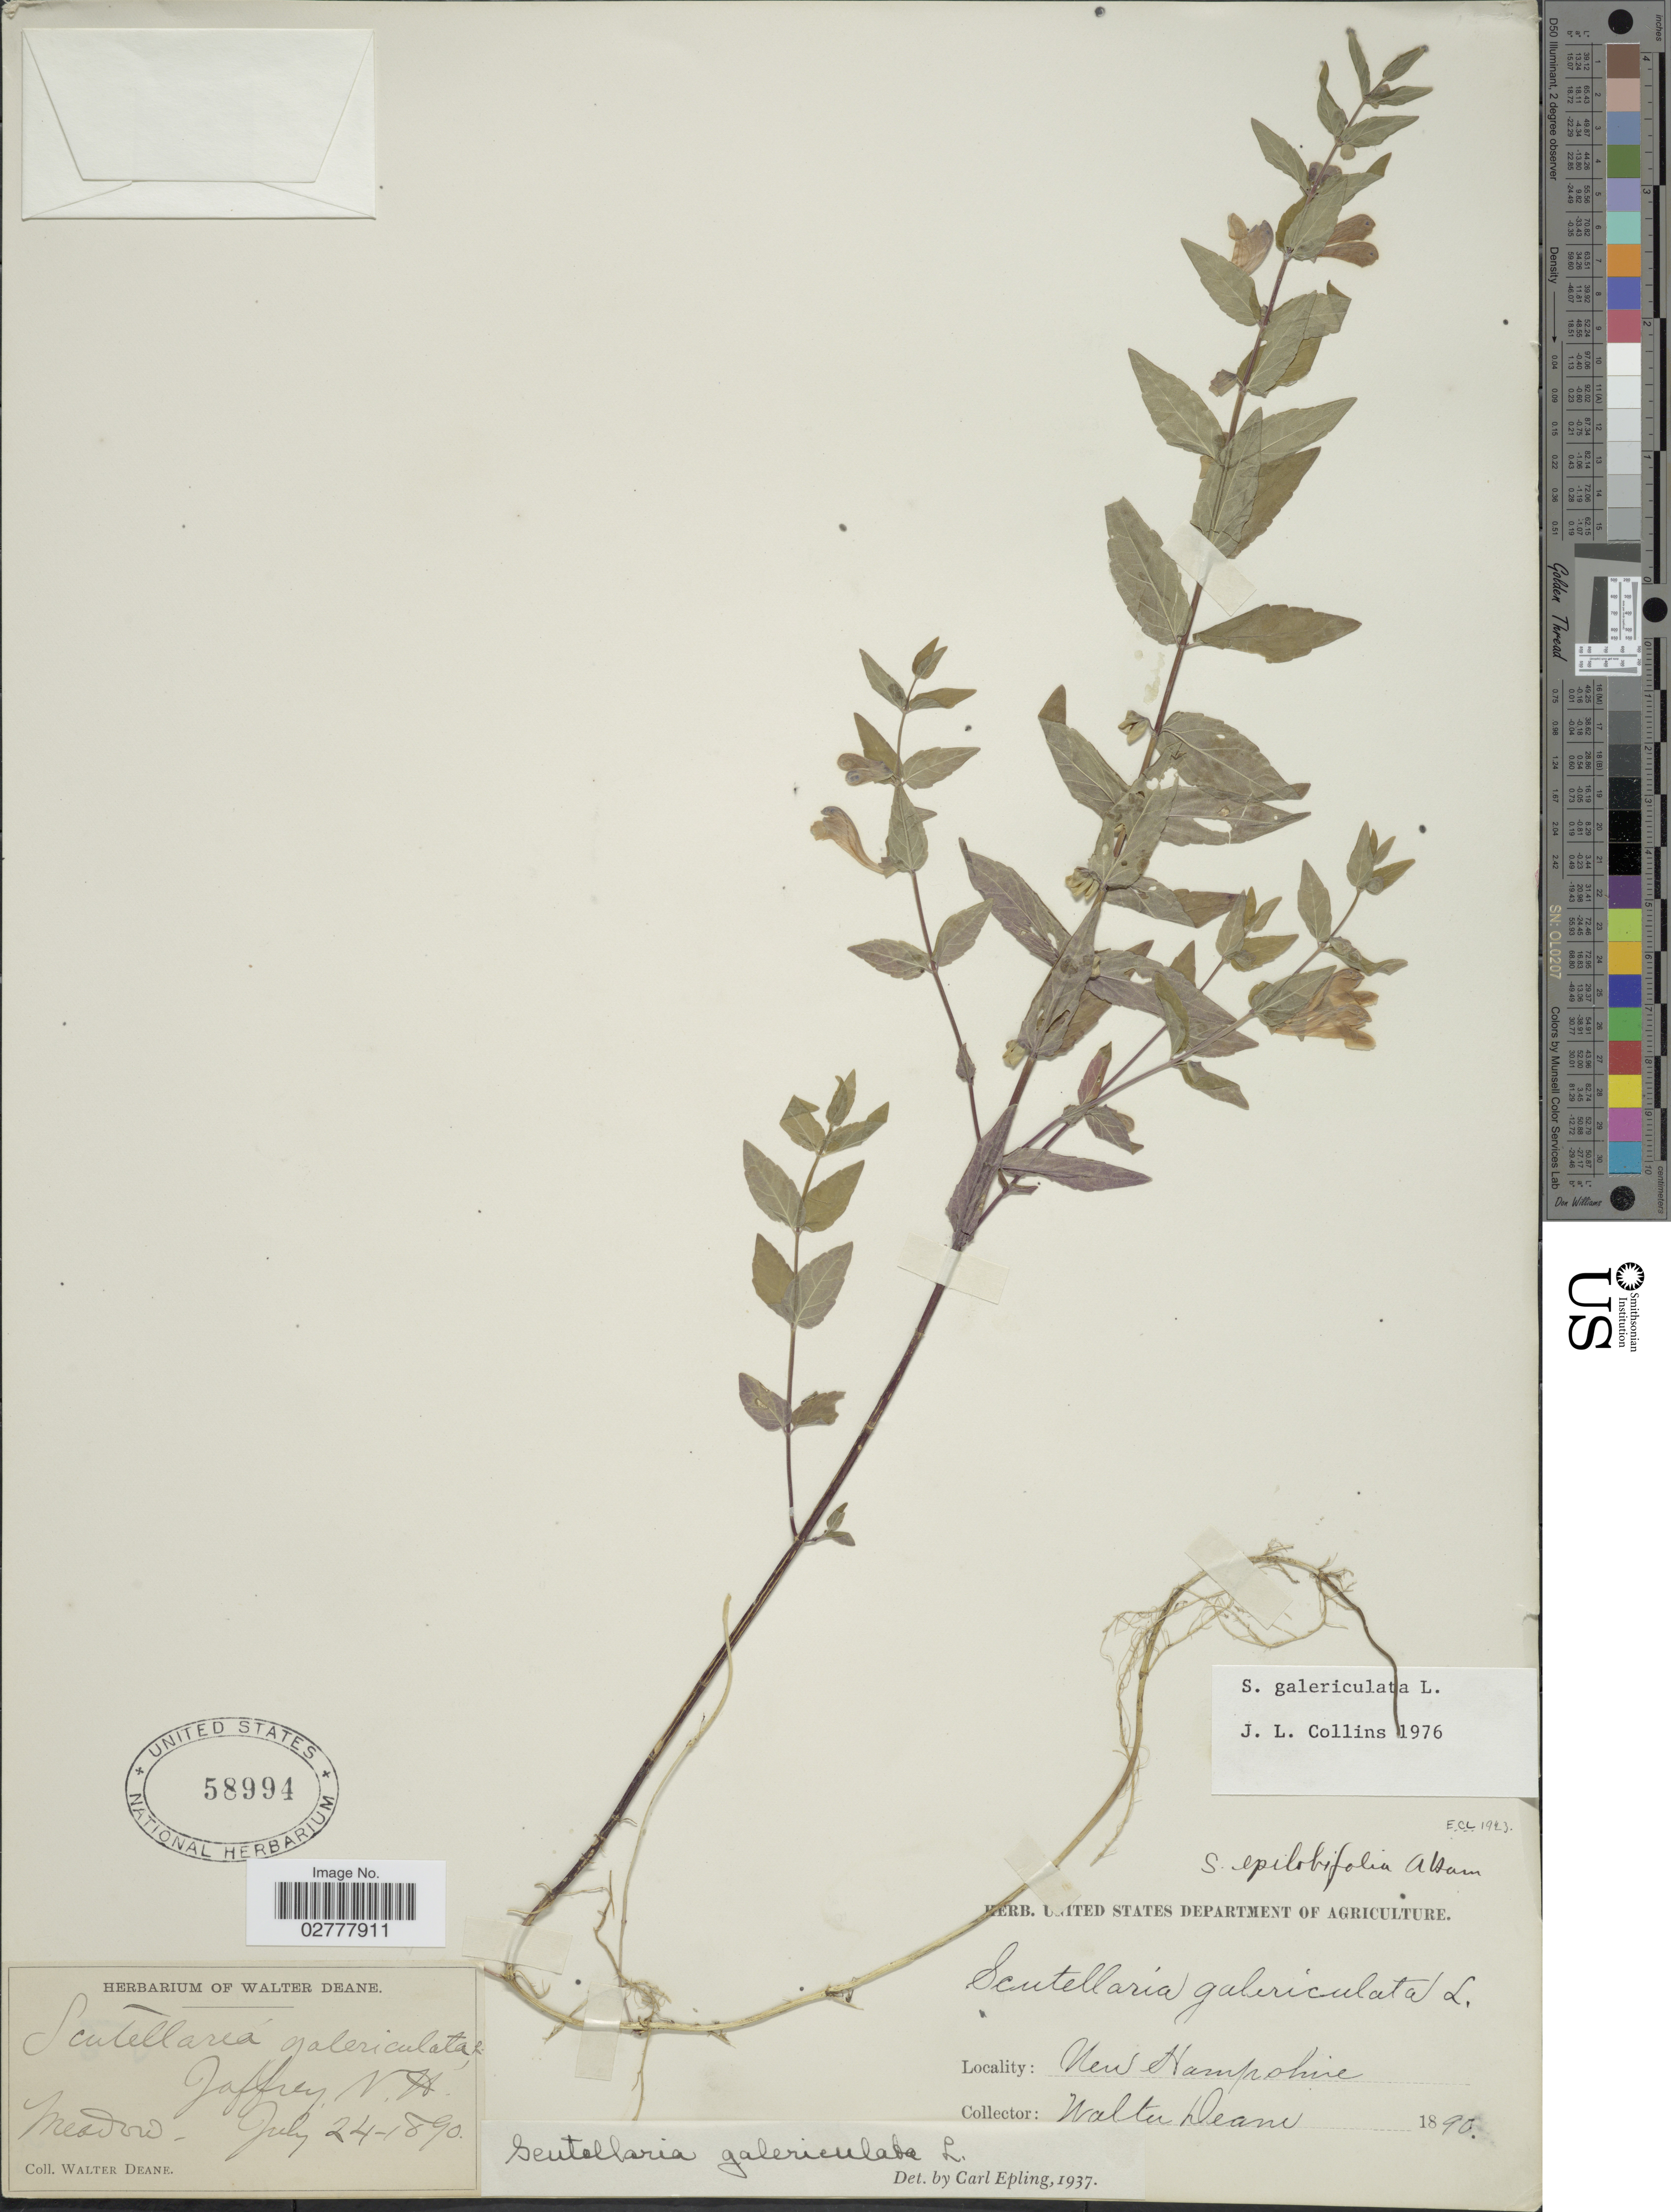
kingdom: Plantae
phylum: Tracheophyta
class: Magnoliopsida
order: Lamiales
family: Lamiaceae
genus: Scutellaria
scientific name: Scutellaria galericulata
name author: L.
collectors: W. Deane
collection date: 1890-07-24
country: United States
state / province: New Hampshire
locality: Jaffrey.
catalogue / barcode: US 58994